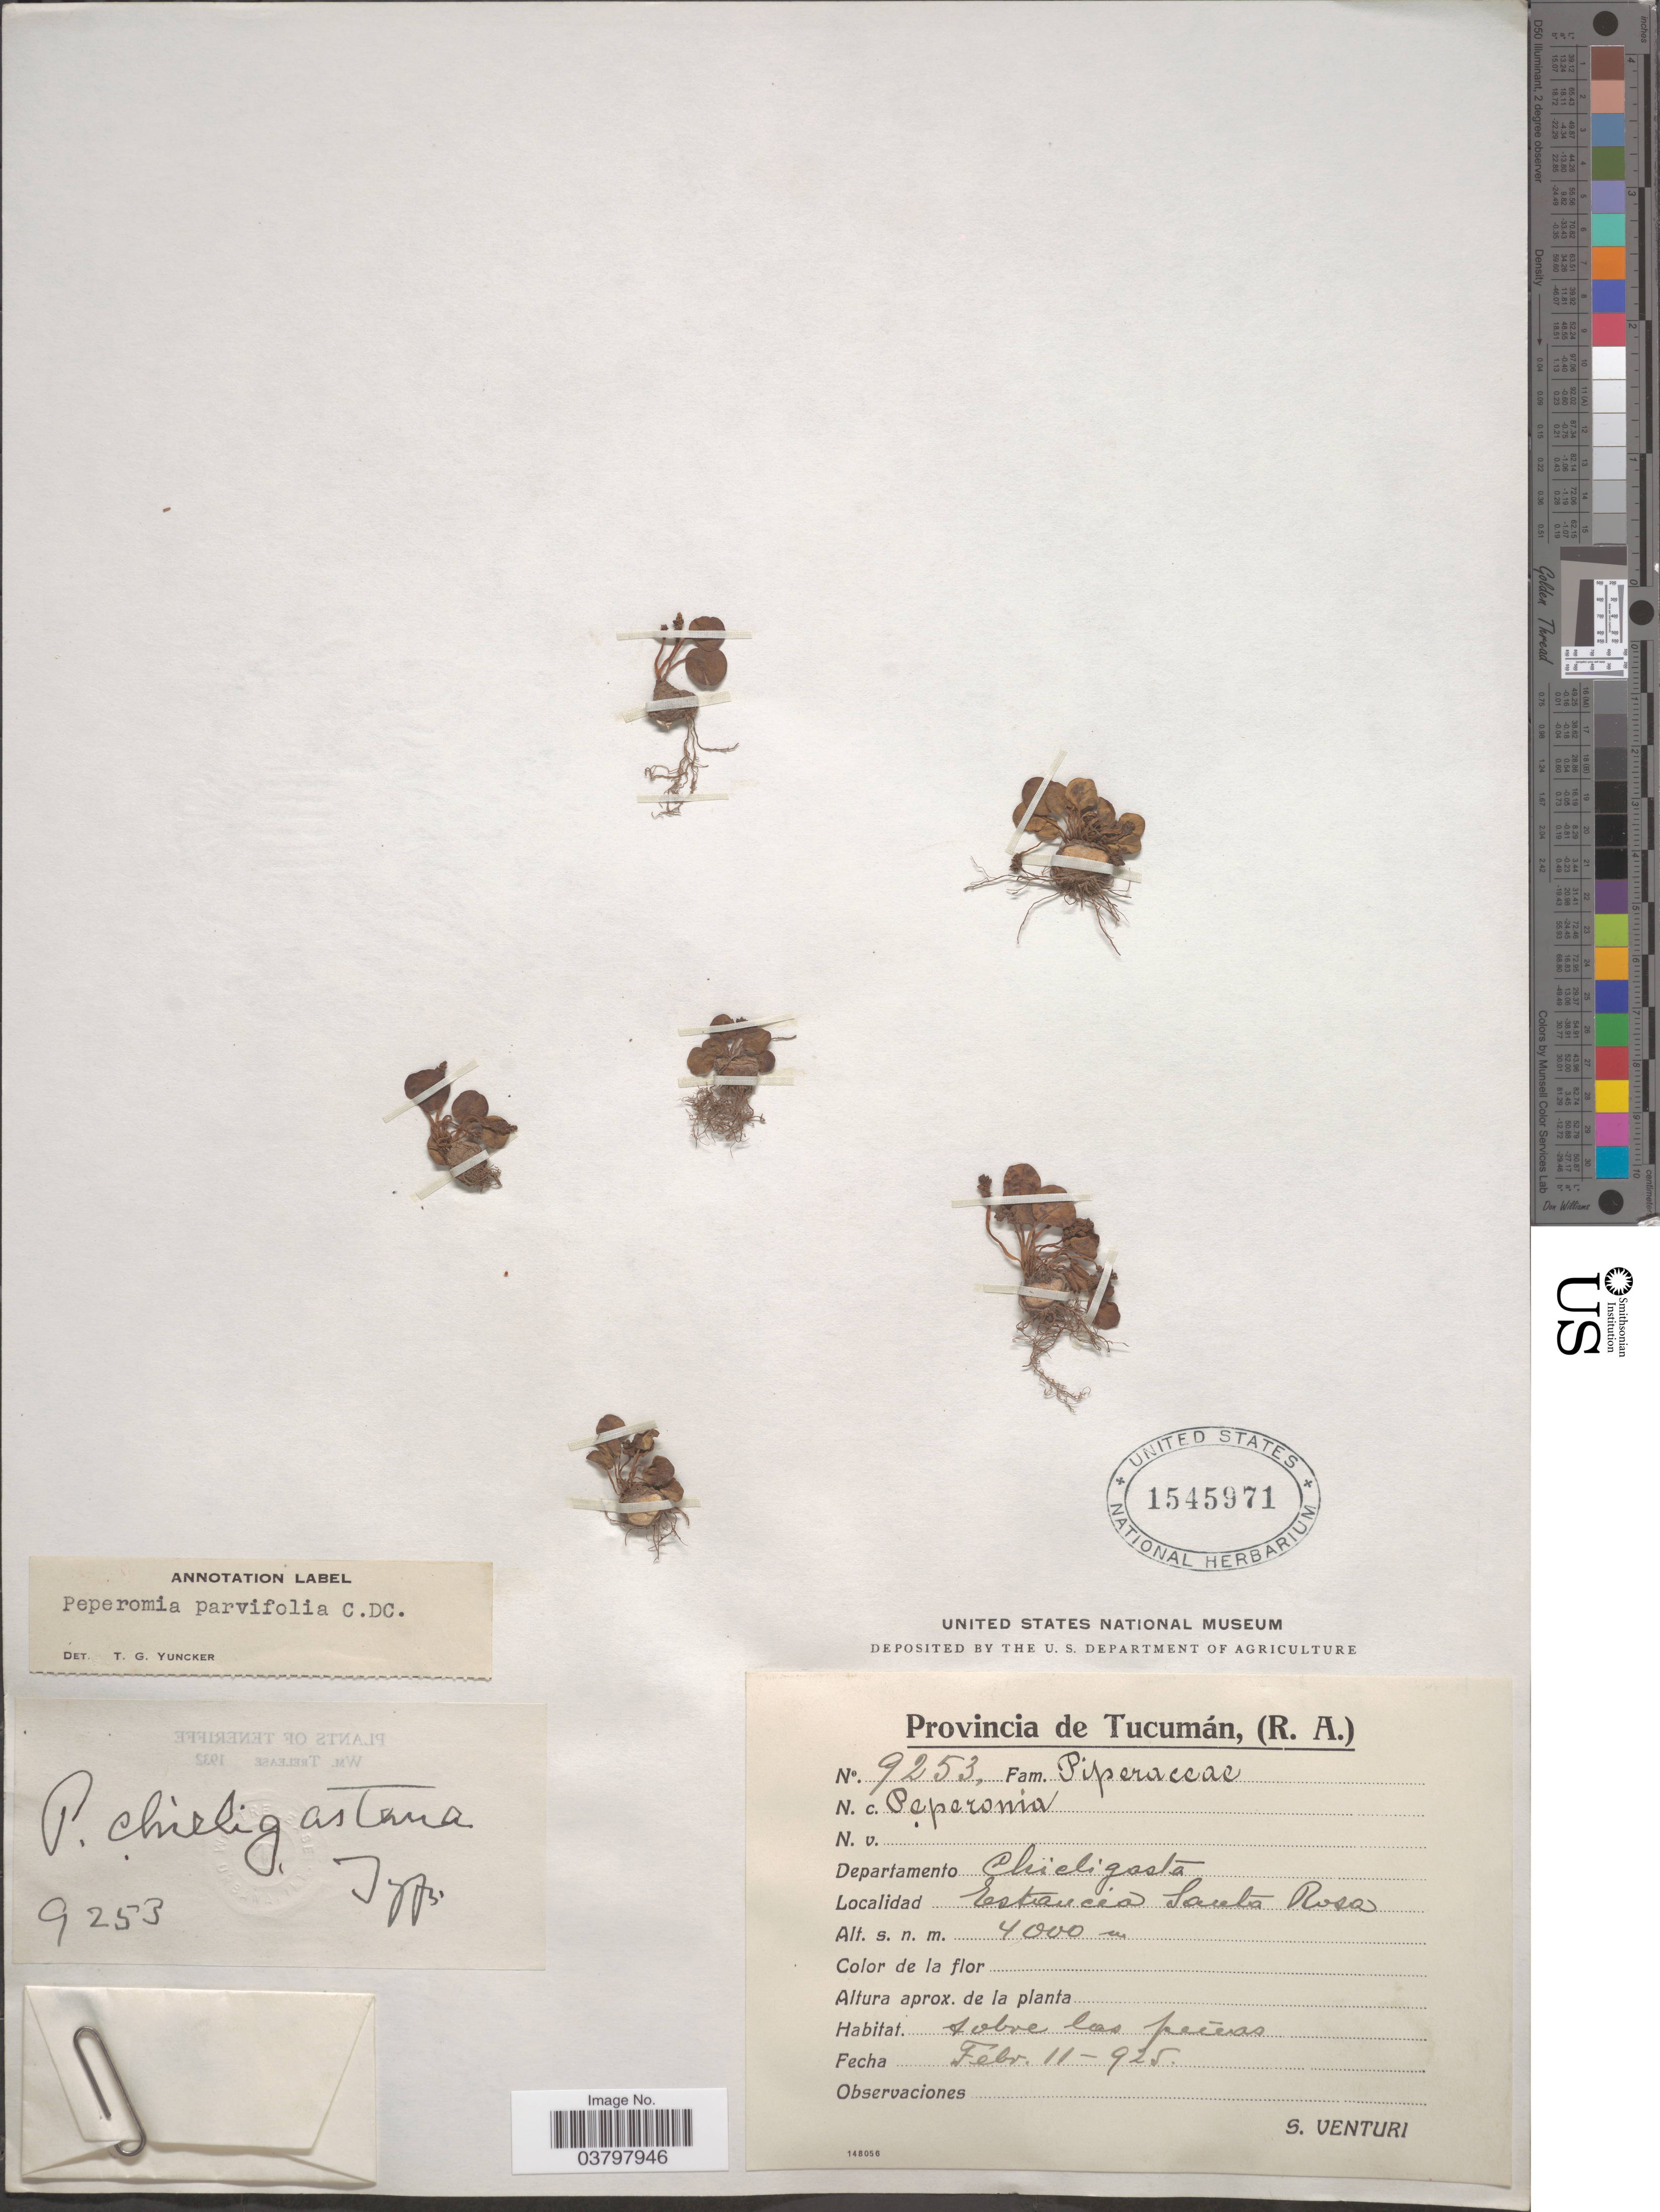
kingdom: Plantae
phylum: Tracheophyta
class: Magnoliopsida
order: Piperales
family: Piperaceae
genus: Peperomia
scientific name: Peperomia parvifolia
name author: C. DC.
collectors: S. Venturi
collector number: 9253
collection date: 1925-02-11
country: Argentina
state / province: Tucuman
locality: Departamento Chicligasta. Estancia Santa Rosa.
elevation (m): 4000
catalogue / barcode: US 1545971